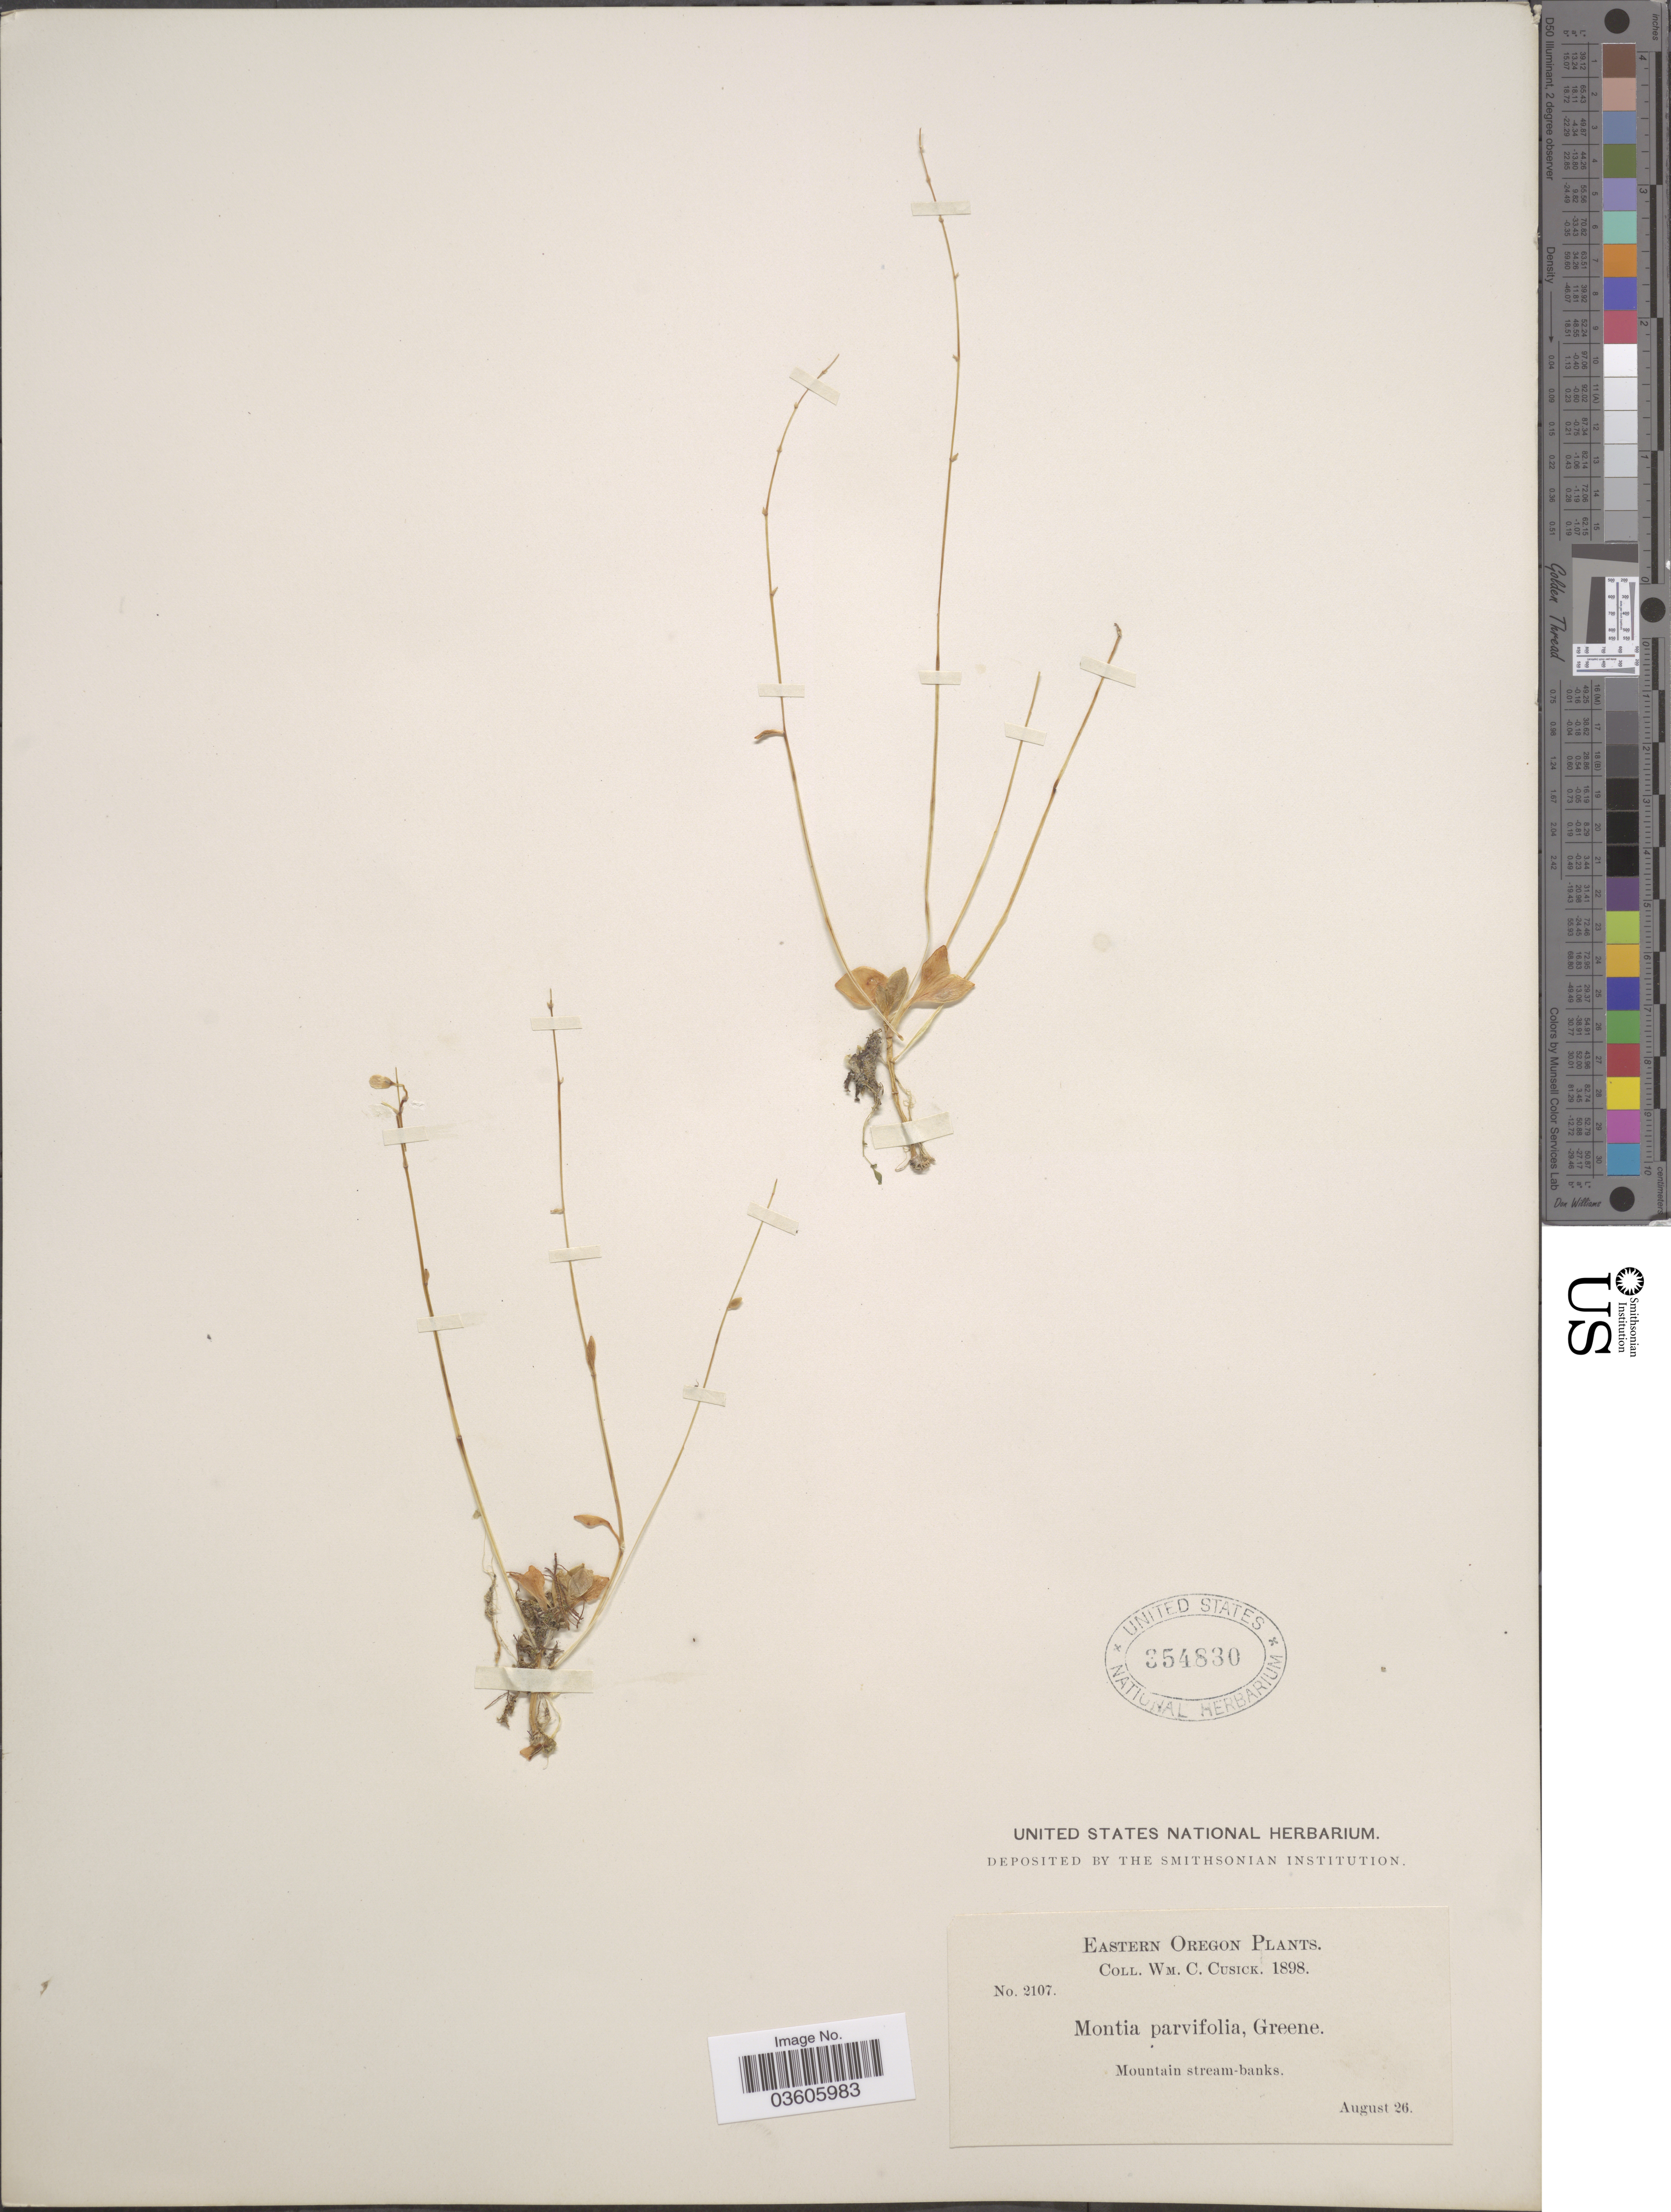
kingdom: Plantae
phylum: Tracheophyta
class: Magnoliopsida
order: Caryophyllales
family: Montiaceae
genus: Montia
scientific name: Montia parvifolia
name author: (Moc. ex DC.) Greene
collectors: W. C. Cusick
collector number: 2107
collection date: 1898-08-26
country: United States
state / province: Oregon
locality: Eastern Oregon. Mountain stream-banks.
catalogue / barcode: US 354830